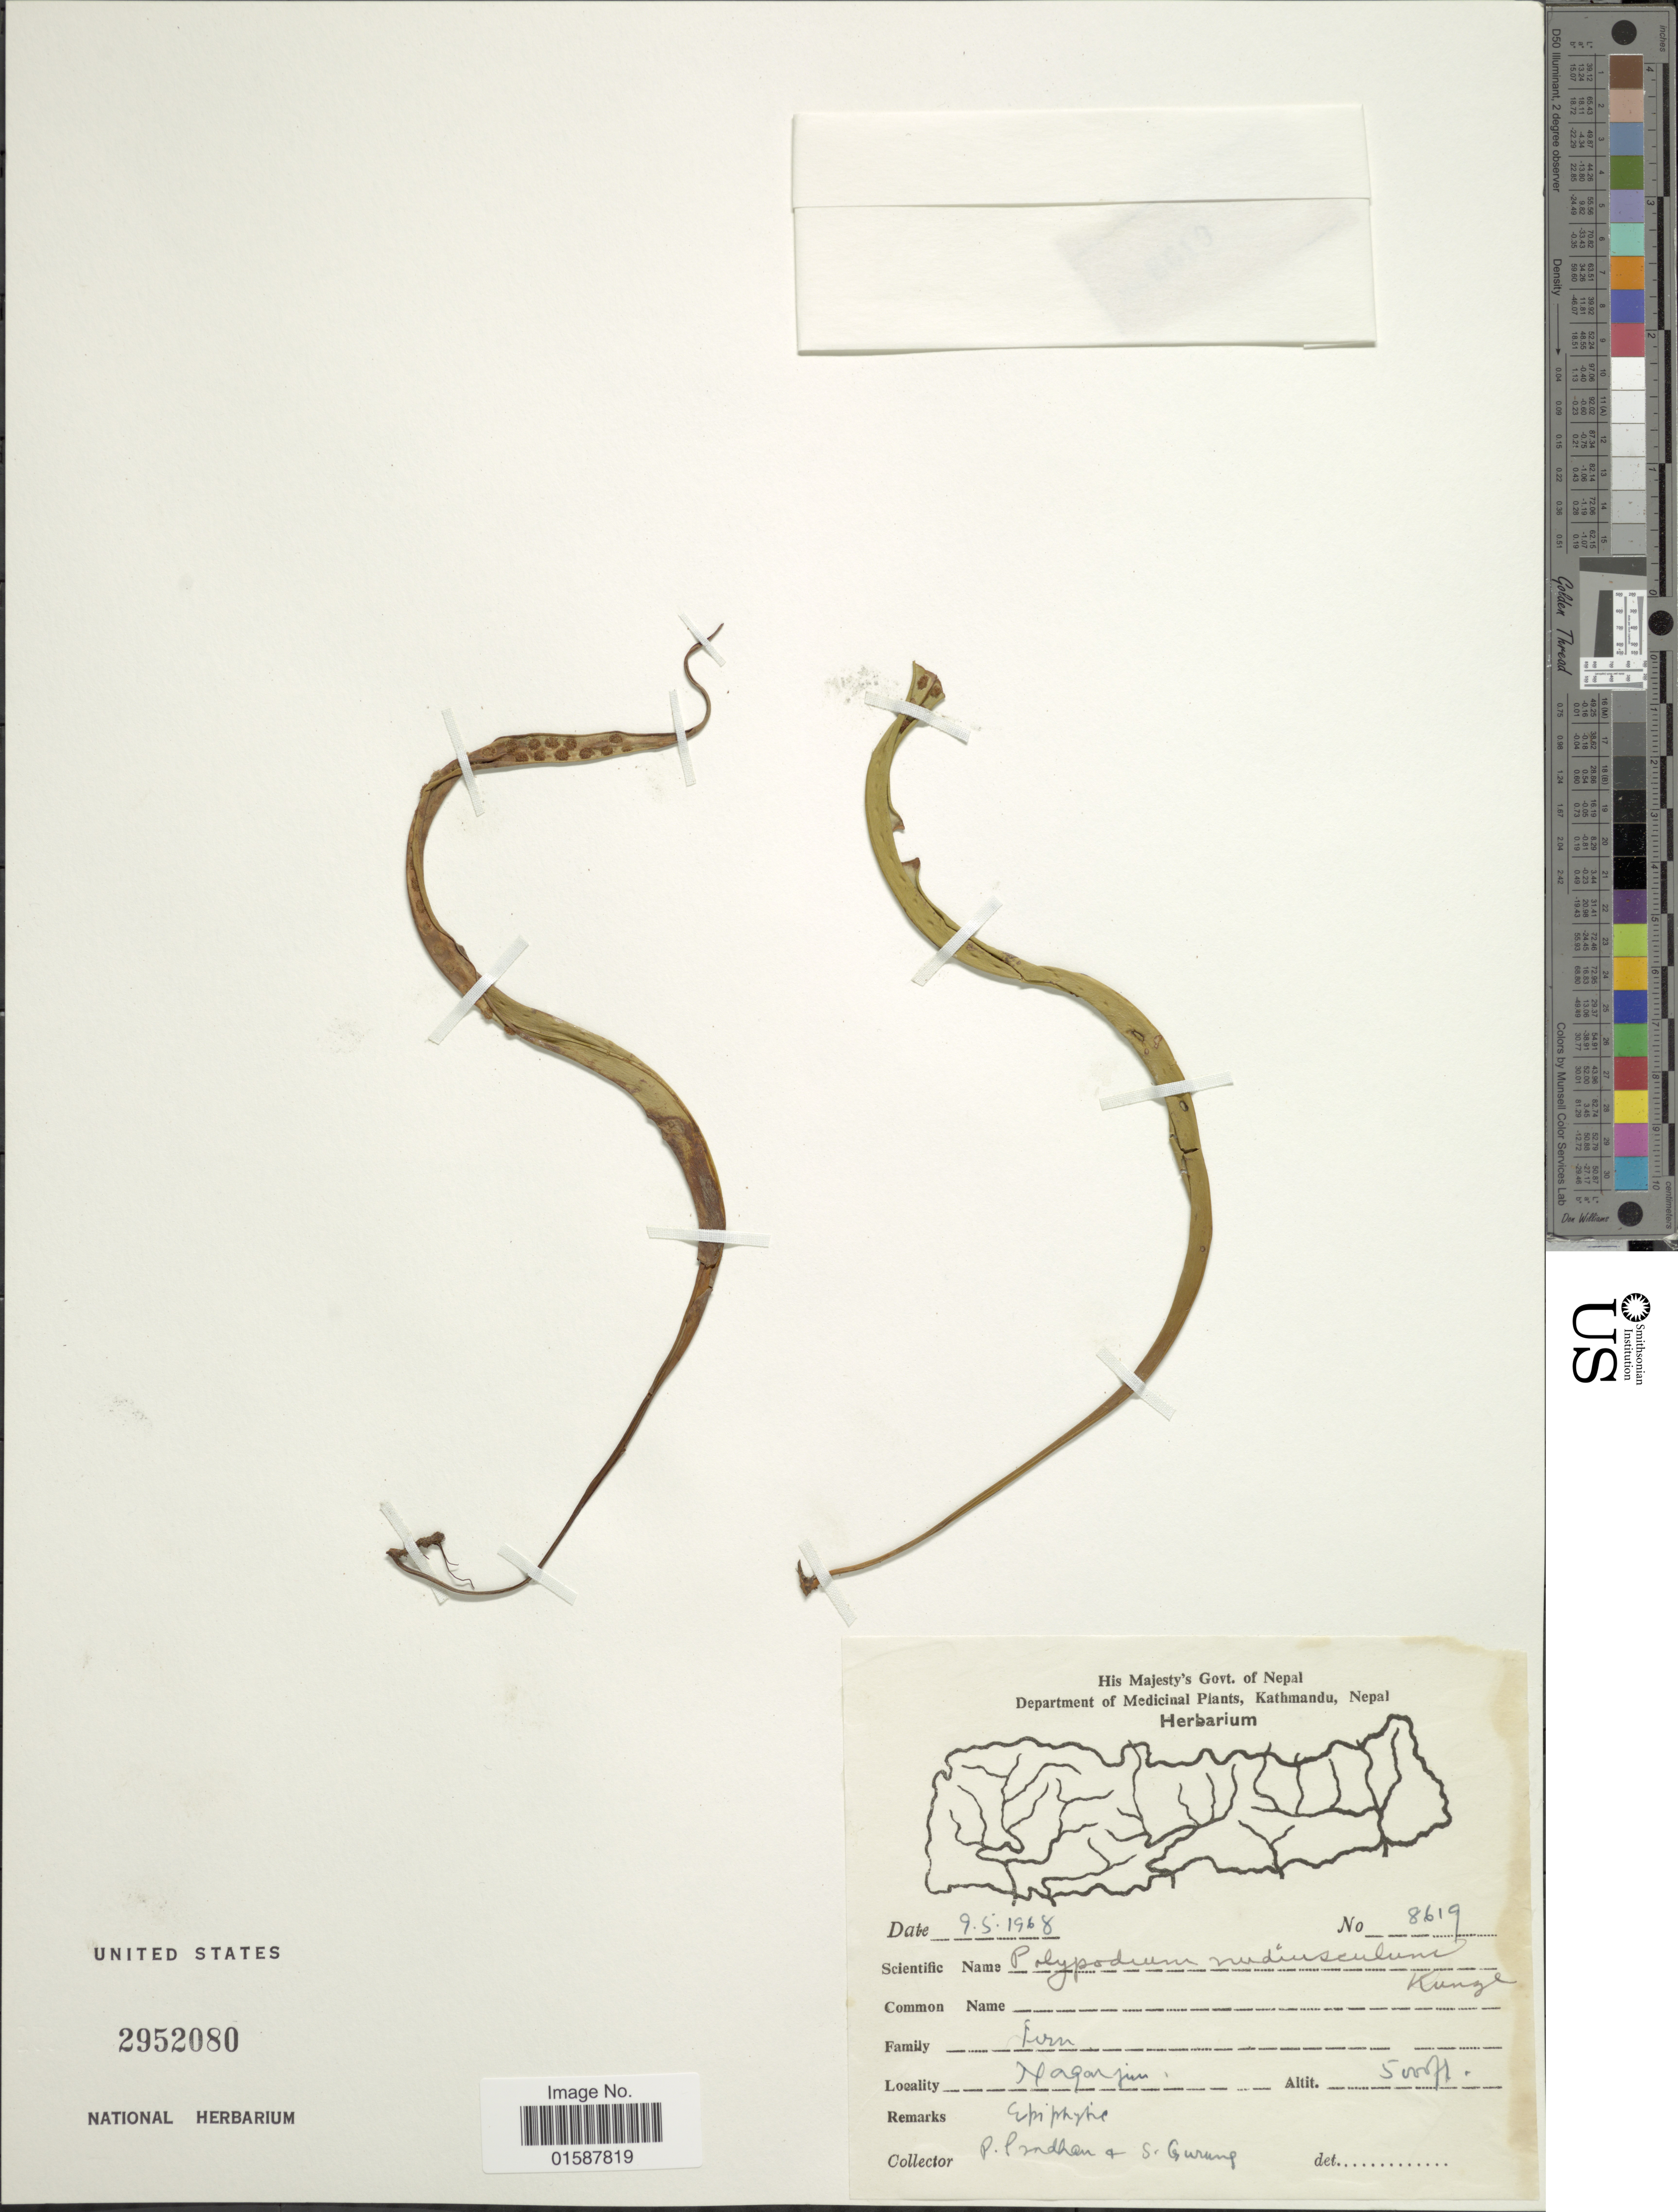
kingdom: Plantae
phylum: Tracheophyta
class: Polypodiopsida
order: Polypodiales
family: Polypodiaceae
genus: Lepisorus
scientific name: Lepisorus nuduisculum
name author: (Kunze)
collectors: P. Pradhan & S. Gurung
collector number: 8619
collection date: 1968-05-09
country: Nepal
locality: Nagarjun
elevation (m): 1524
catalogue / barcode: US 2952080